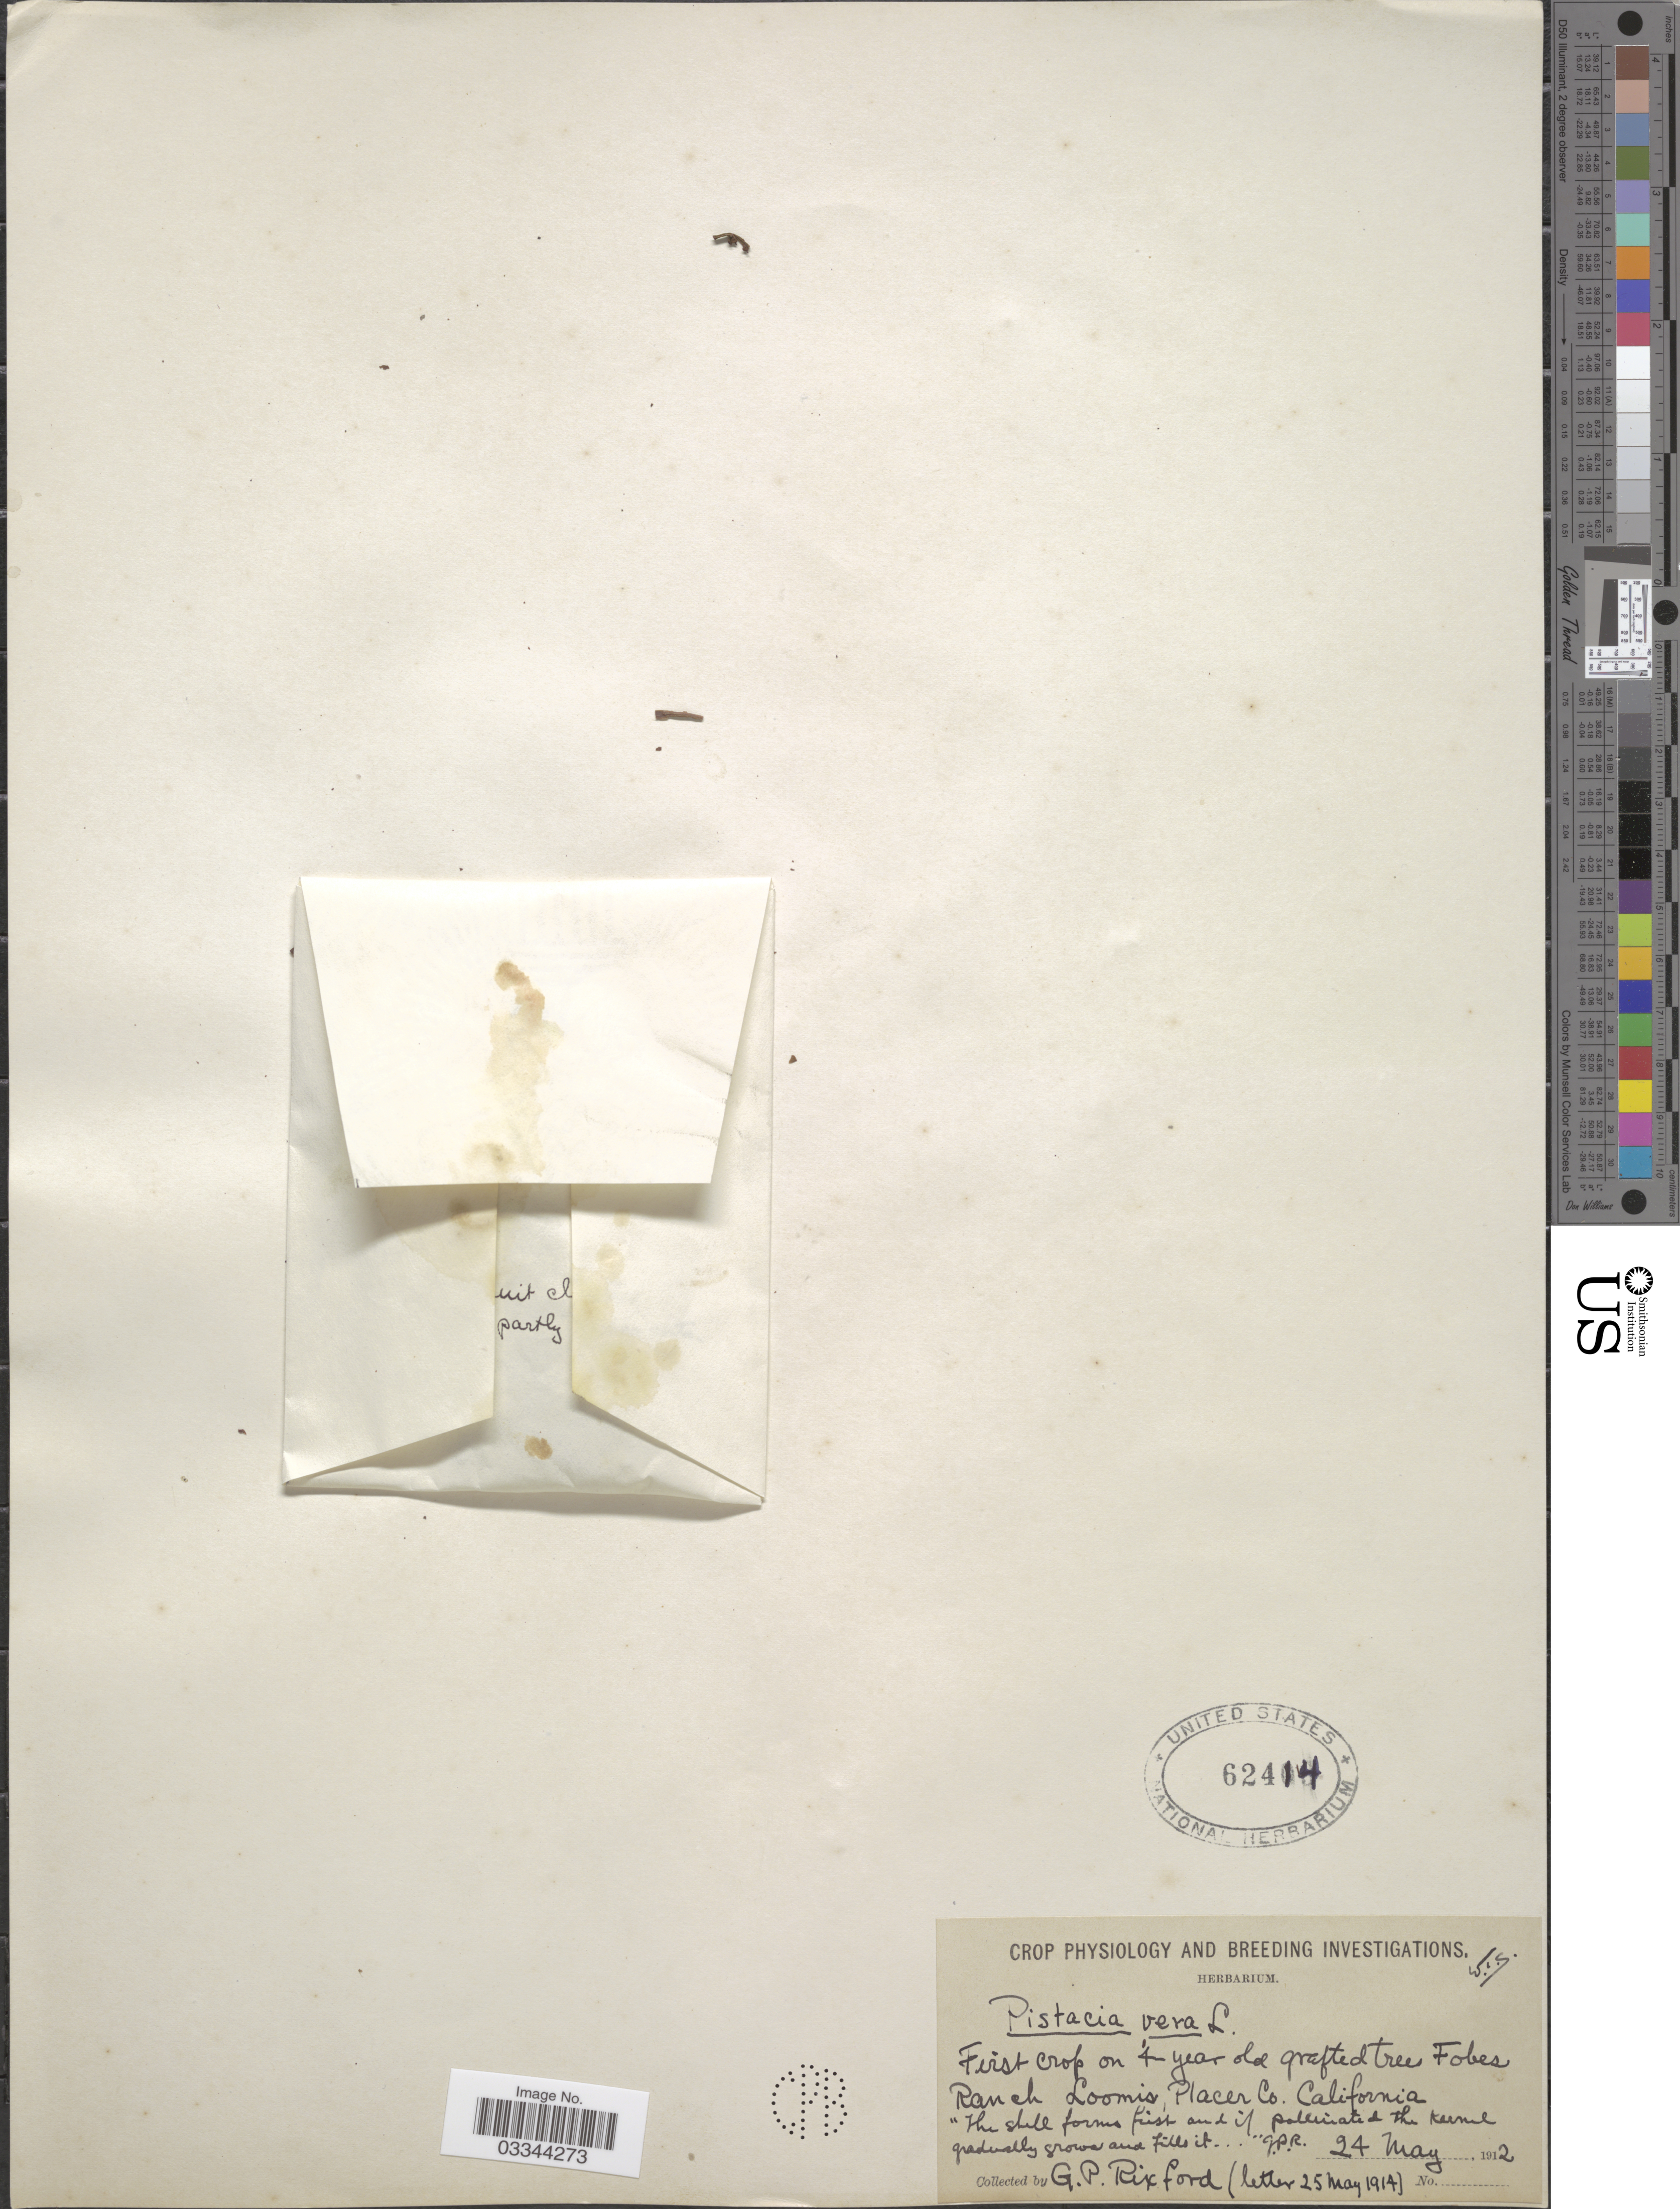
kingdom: Plantae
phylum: Tracheophyta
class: Magnoliopsida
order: Sapindales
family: Anacardiaceae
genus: Pistacia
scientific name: Pistacia vera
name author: L.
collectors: G. Rixford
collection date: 1912-05-24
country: United States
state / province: California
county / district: Placer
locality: Ranch Loomis, Placer Co.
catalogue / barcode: US 62414